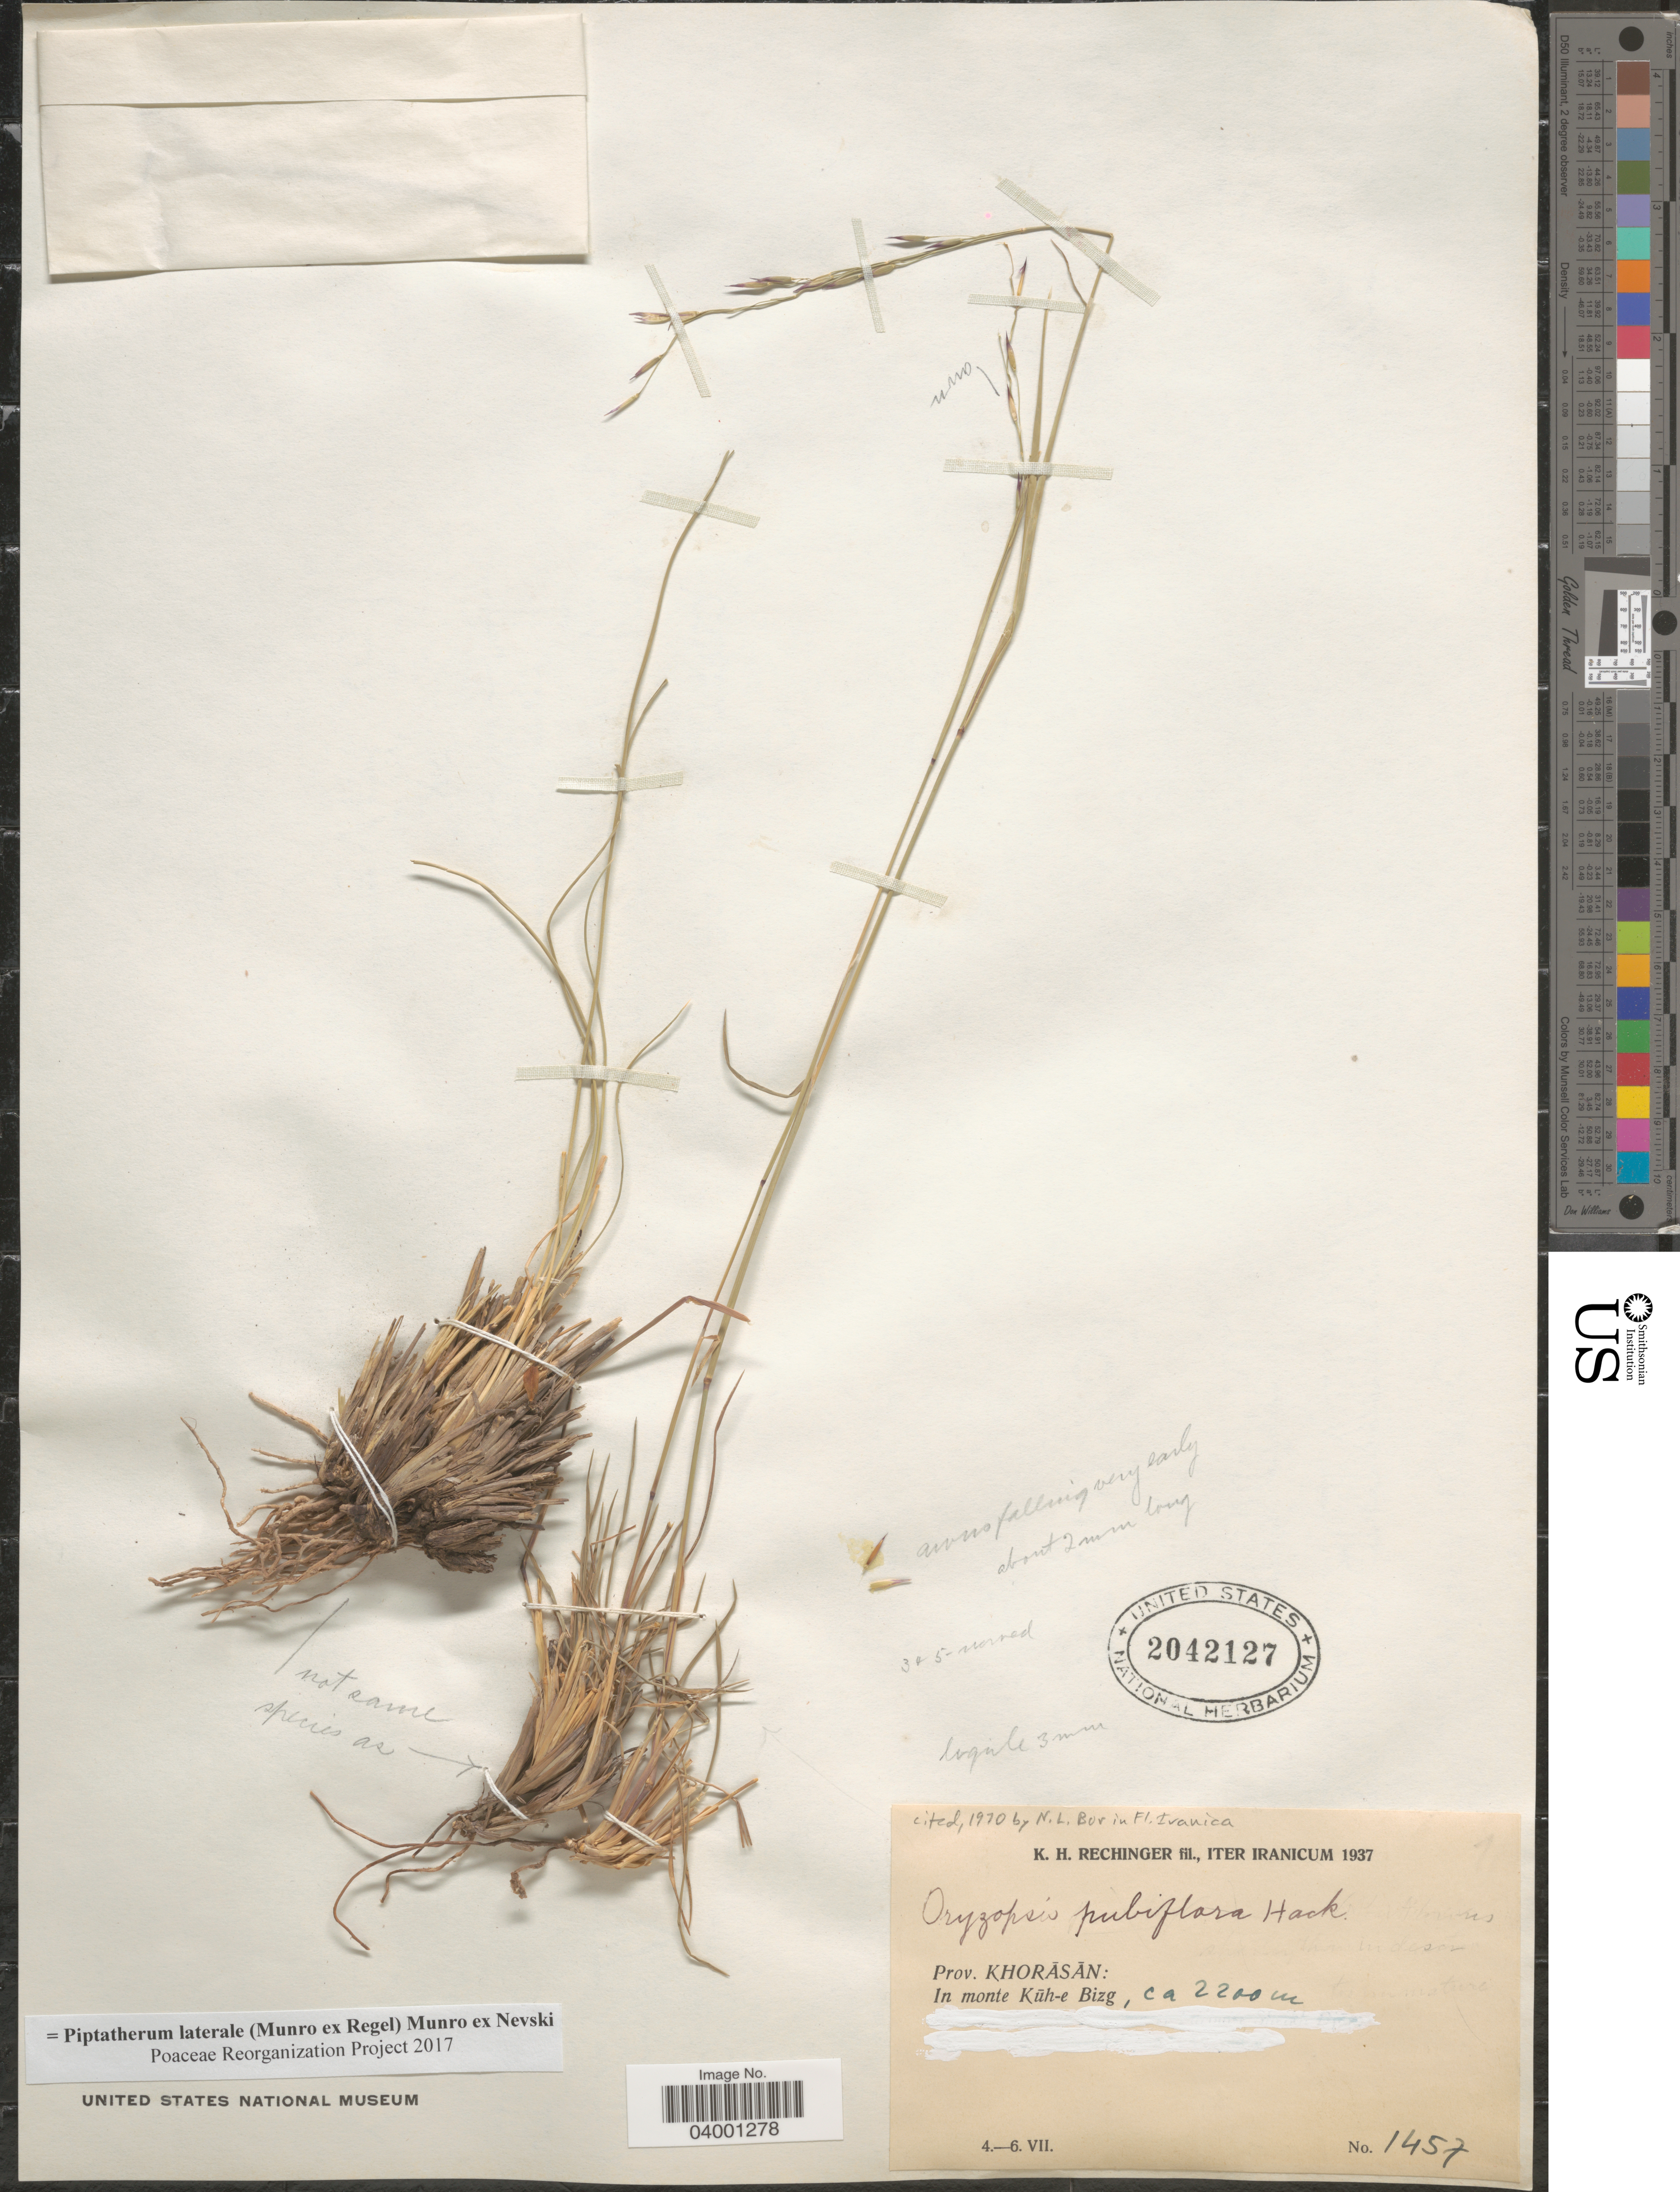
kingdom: Plantae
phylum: Tracheophyta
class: Liliopsida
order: Poales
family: Poaceae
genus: Piptatherum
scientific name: Piptatherum laterale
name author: (Munro ex Regel) Munro ex Nevski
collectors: K. H. Rechinger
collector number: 1457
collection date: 1937-07-04/1937-07-06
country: Iran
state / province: Khorasan [obsolete]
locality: Iter Iranicum. Prov. Khorāsān: In monte Kūh-e Bizg.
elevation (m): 2200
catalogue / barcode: US 2042127